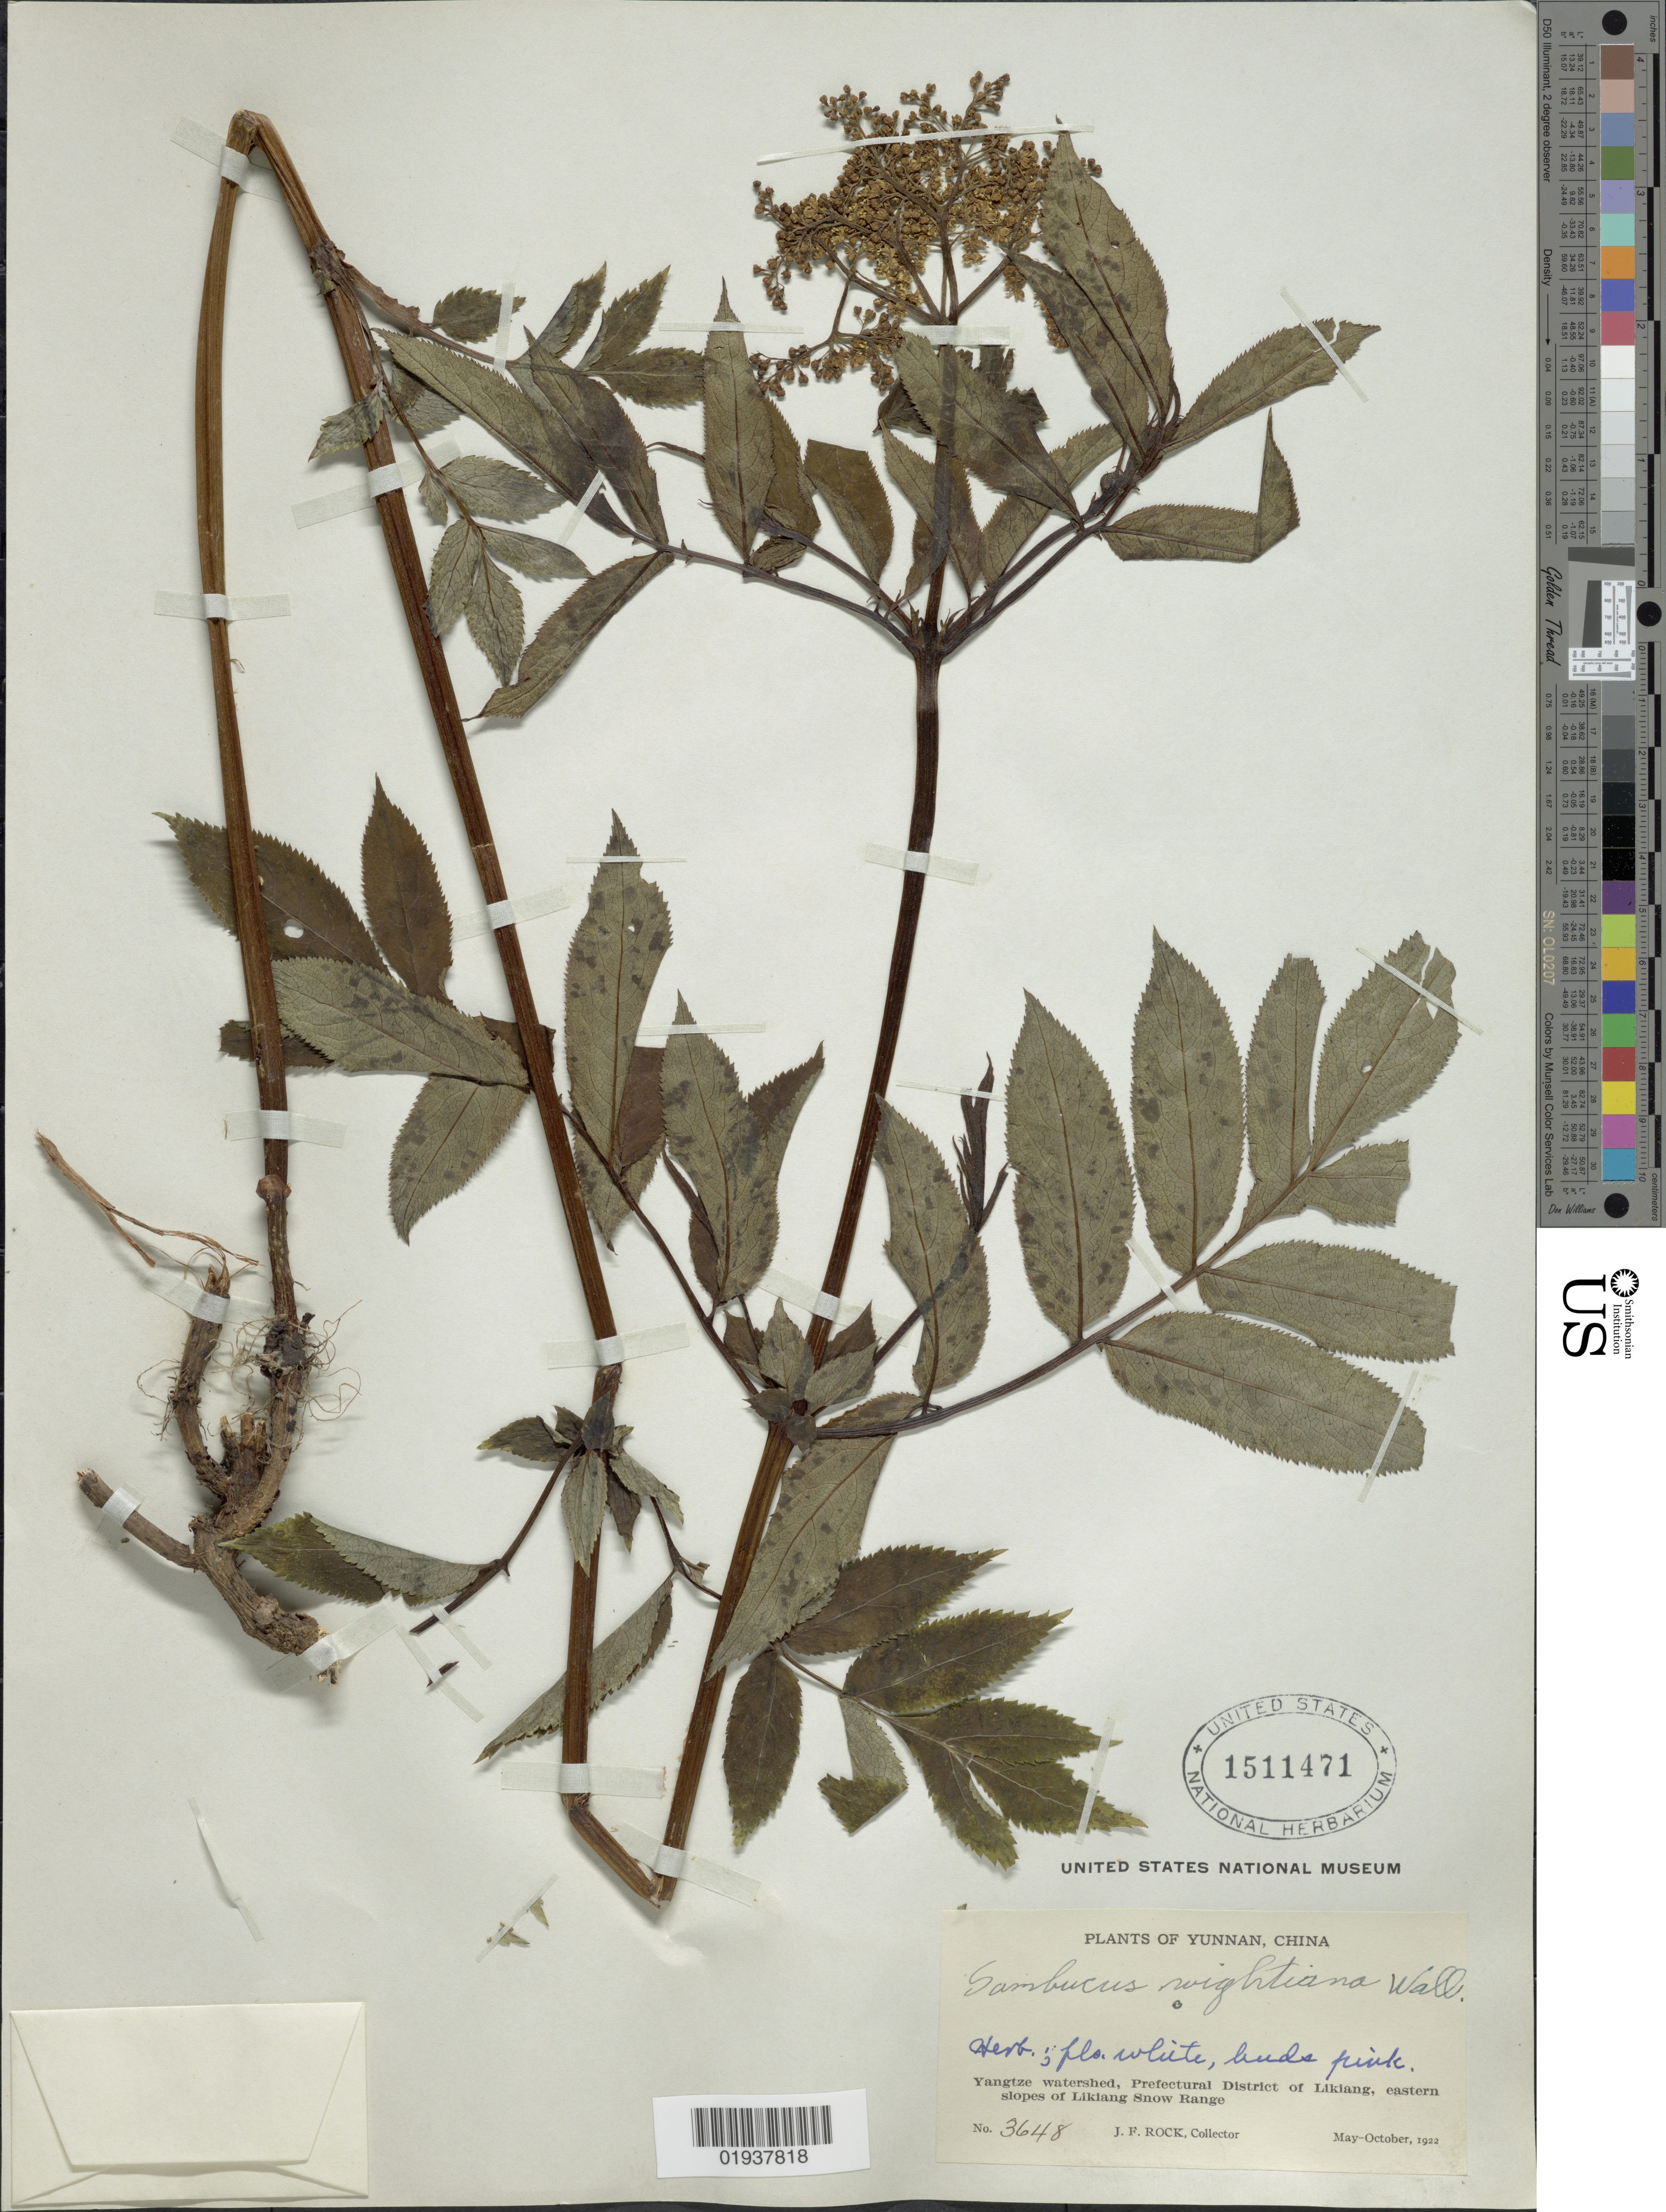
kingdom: Plantae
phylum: Tracheophyta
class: Magnoliopsida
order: Dipsacales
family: Viburnaceae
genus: Sambucus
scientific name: Sambucus wightiana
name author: Wall. ex Wight & Arn.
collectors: J. Rock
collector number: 3648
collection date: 1922-05/1922-10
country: China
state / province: Yunnan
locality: Yangtze watershed, Prefectural District of Likiang, eastern slopes of Likiang Snow Range.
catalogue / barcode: US 1511471